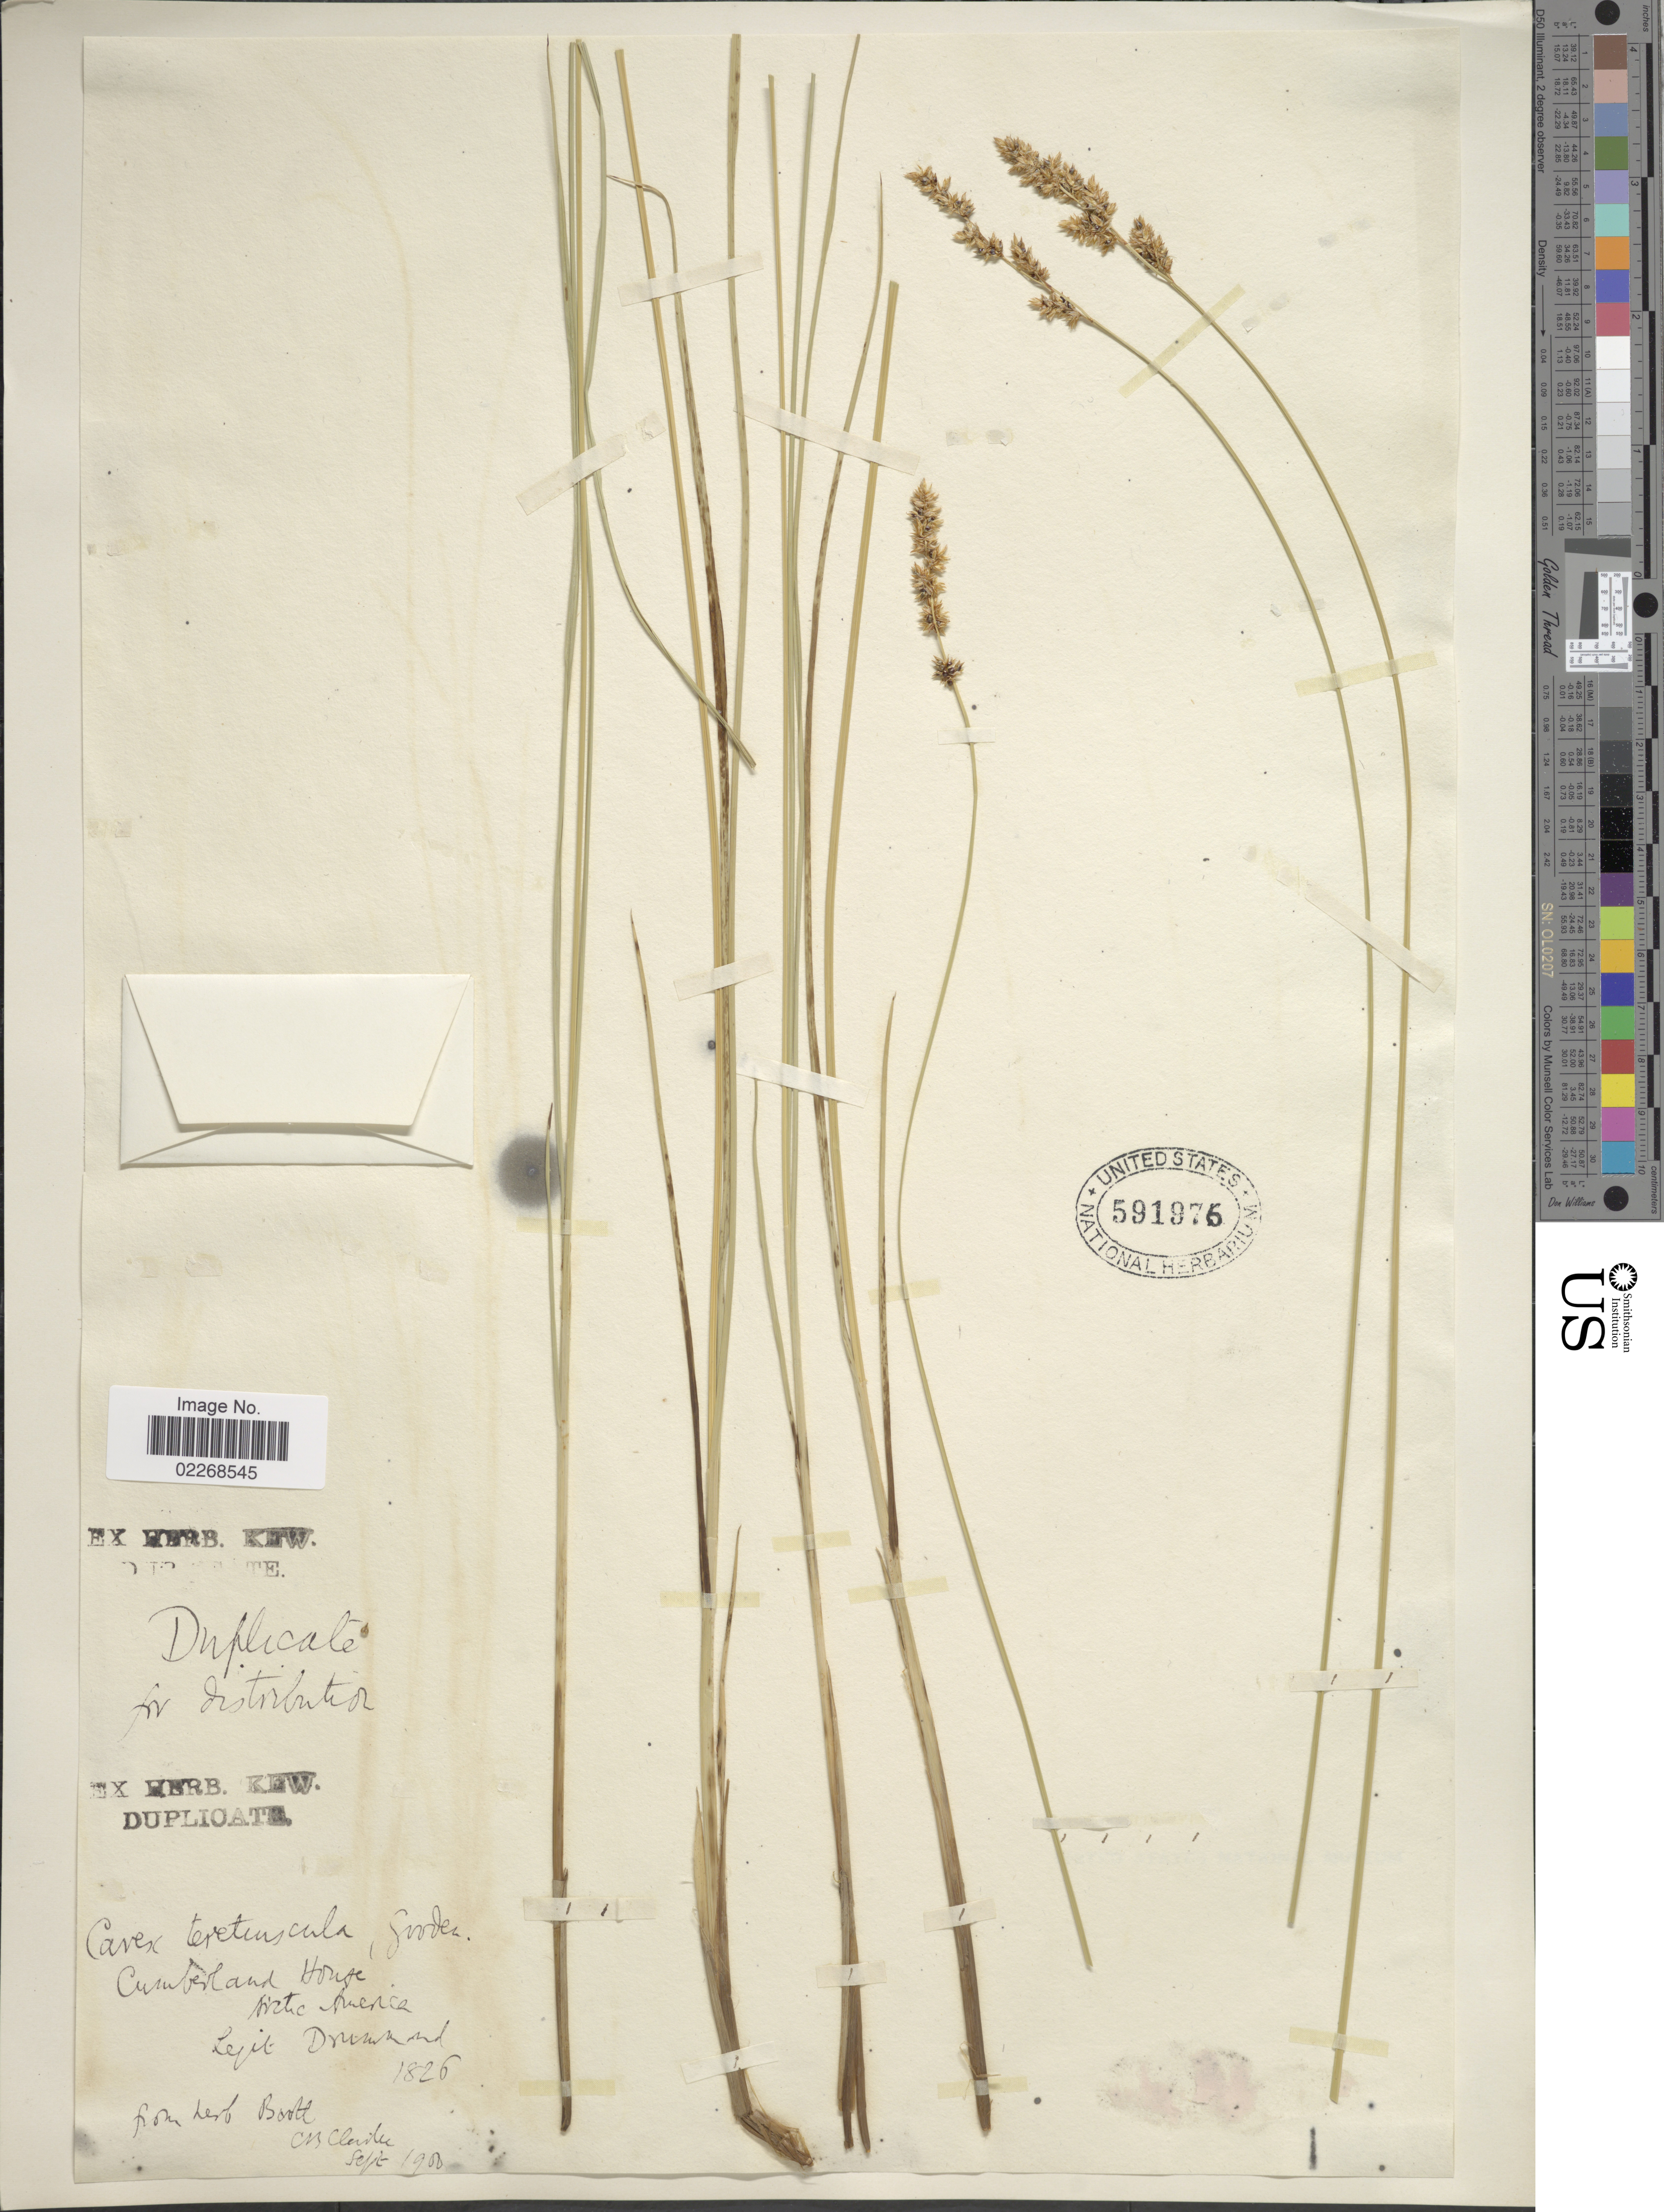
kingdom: Plantae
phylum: Tracheophyta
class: Liliopsida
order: Poales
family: Cyperaceae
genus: Carex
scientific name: Carex diandra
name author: Schrank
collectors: -. Drummond & C. B. Clarke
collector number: s.n.?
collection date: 1826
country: Canada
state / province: Saskatchewan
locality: Cumberland House, North America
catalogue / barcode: US 591976